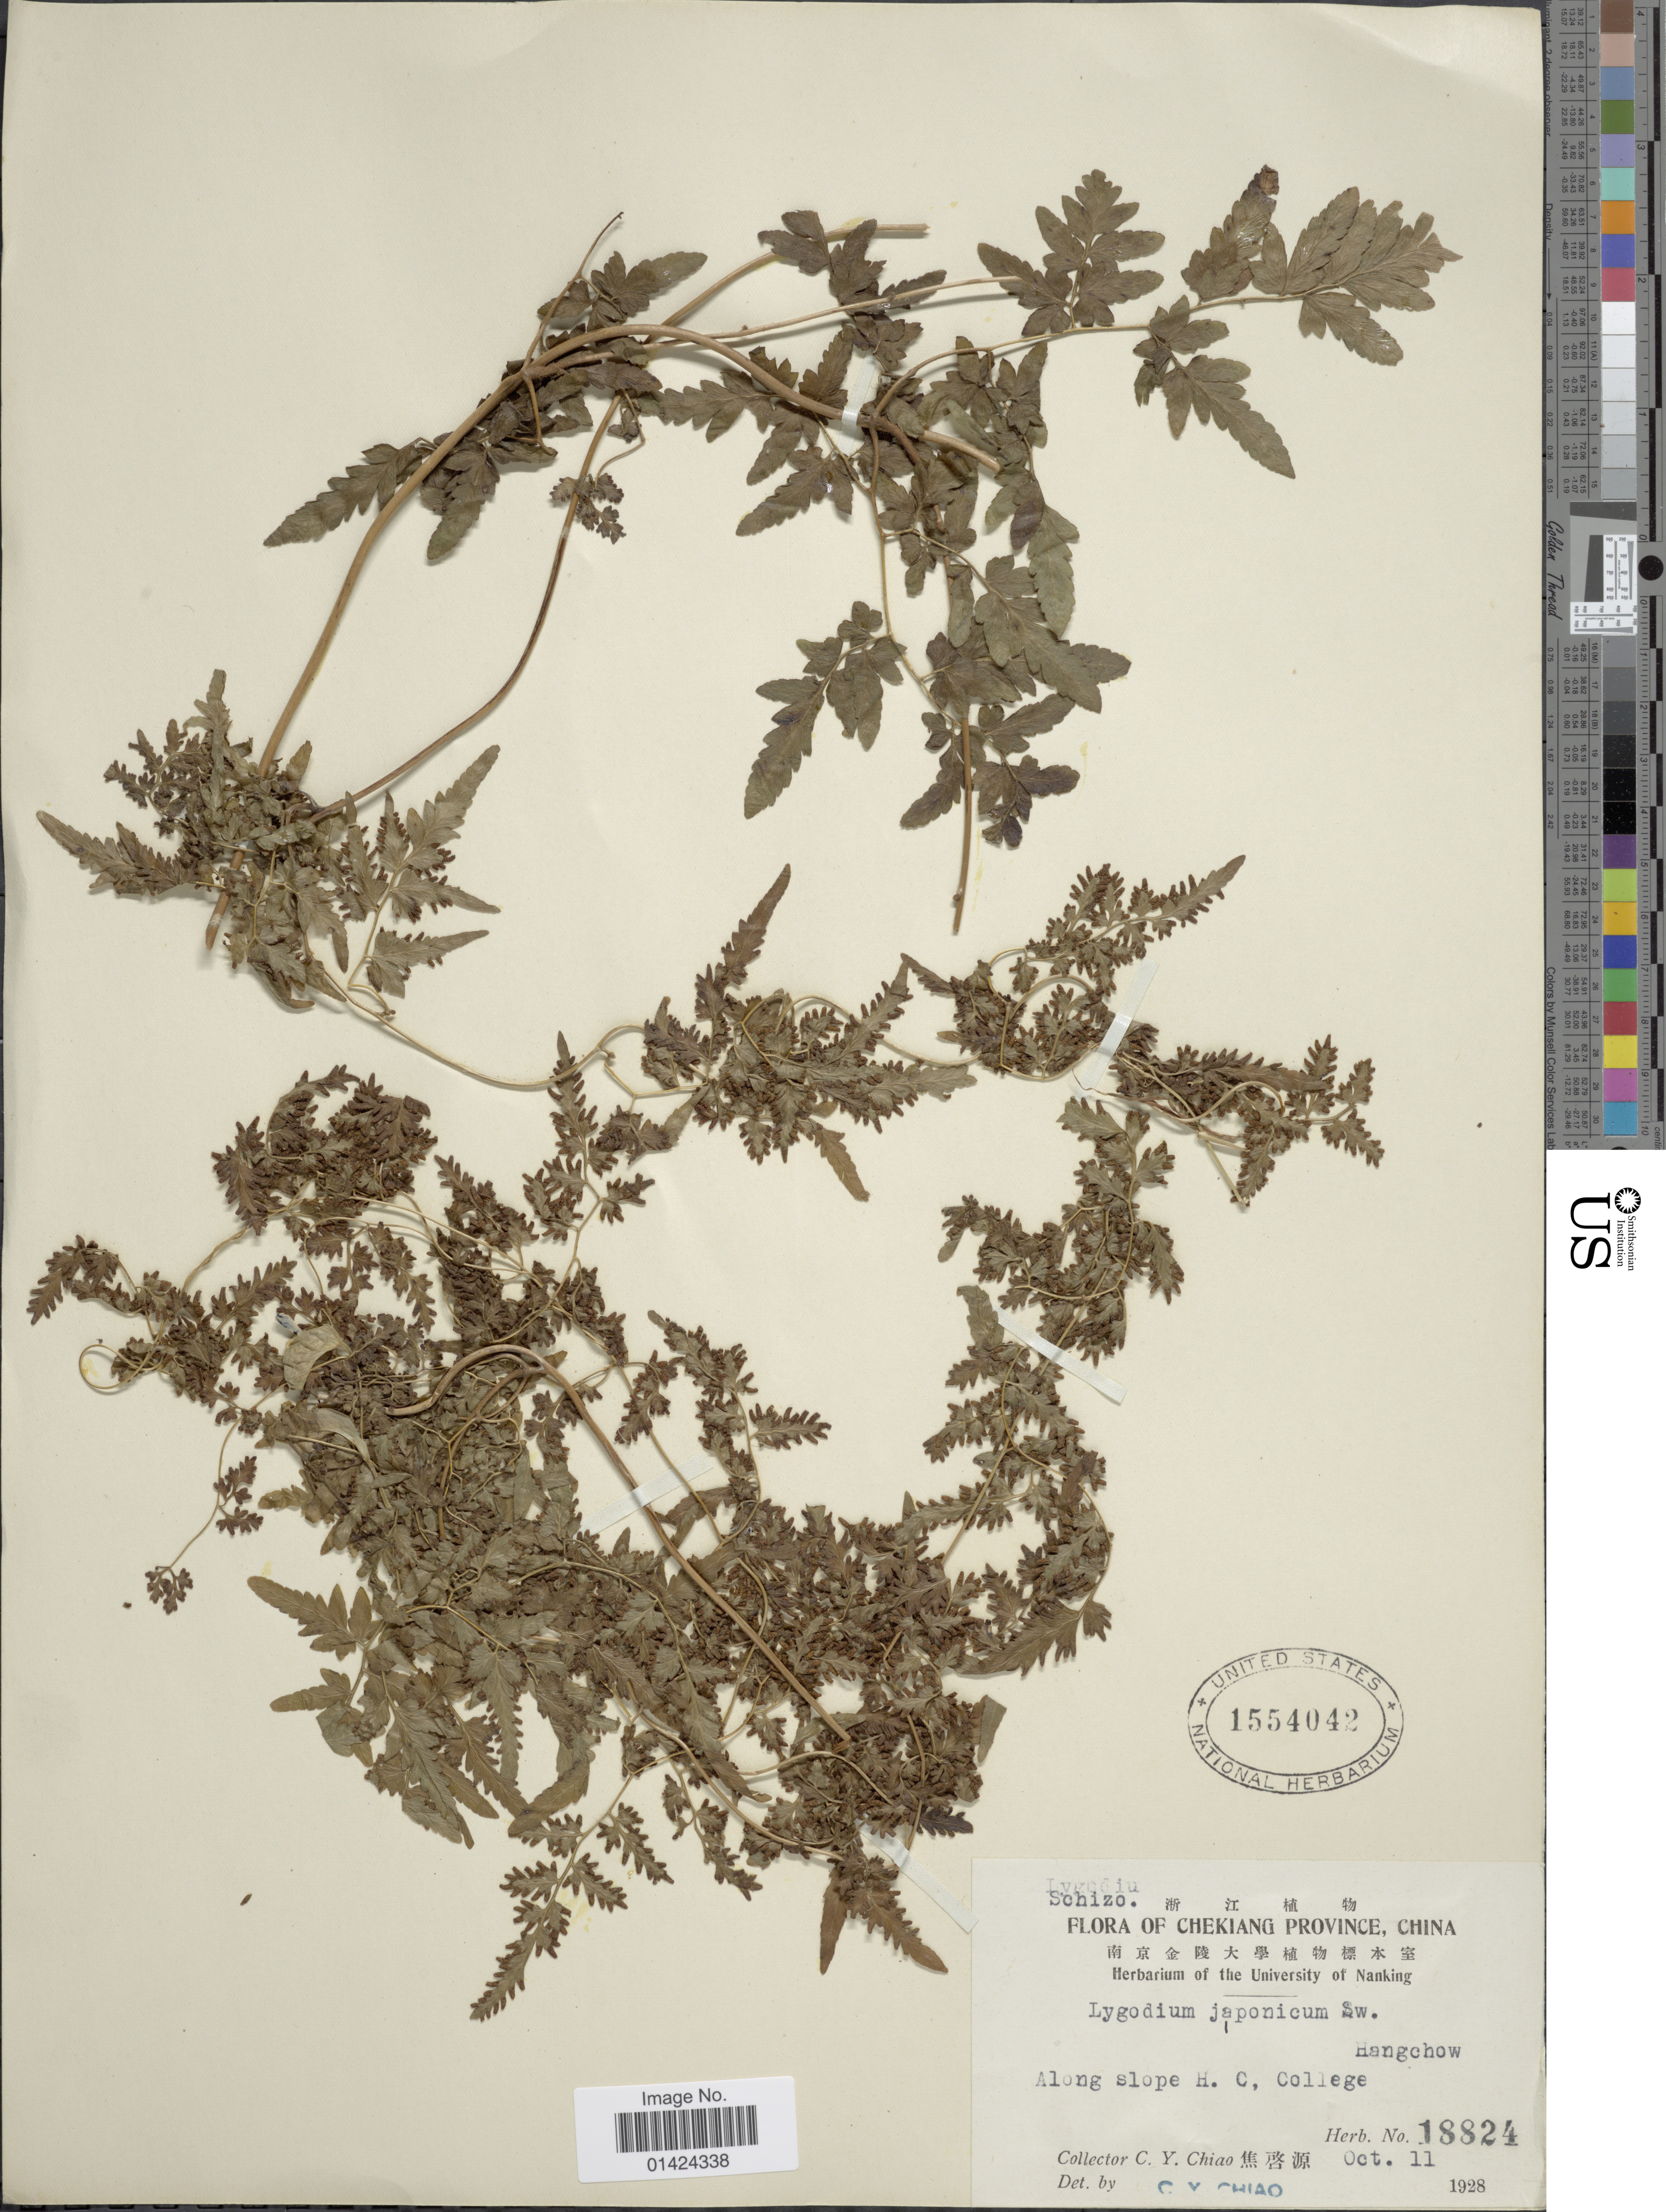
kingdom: Plantae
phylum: Tracheophyta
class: Polypodiopsida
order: Schizaeales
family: Lygodiaceae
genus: Lygodium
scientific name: Lygodium japonicum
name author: (Thunb.) Sw.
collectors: C. Y. Chiao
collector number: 188824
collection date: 1928-10-11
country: China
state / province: Zhejiang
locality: Chekiang Province. Along slope H. C. College. Hangchow.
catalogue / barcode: US 1554042